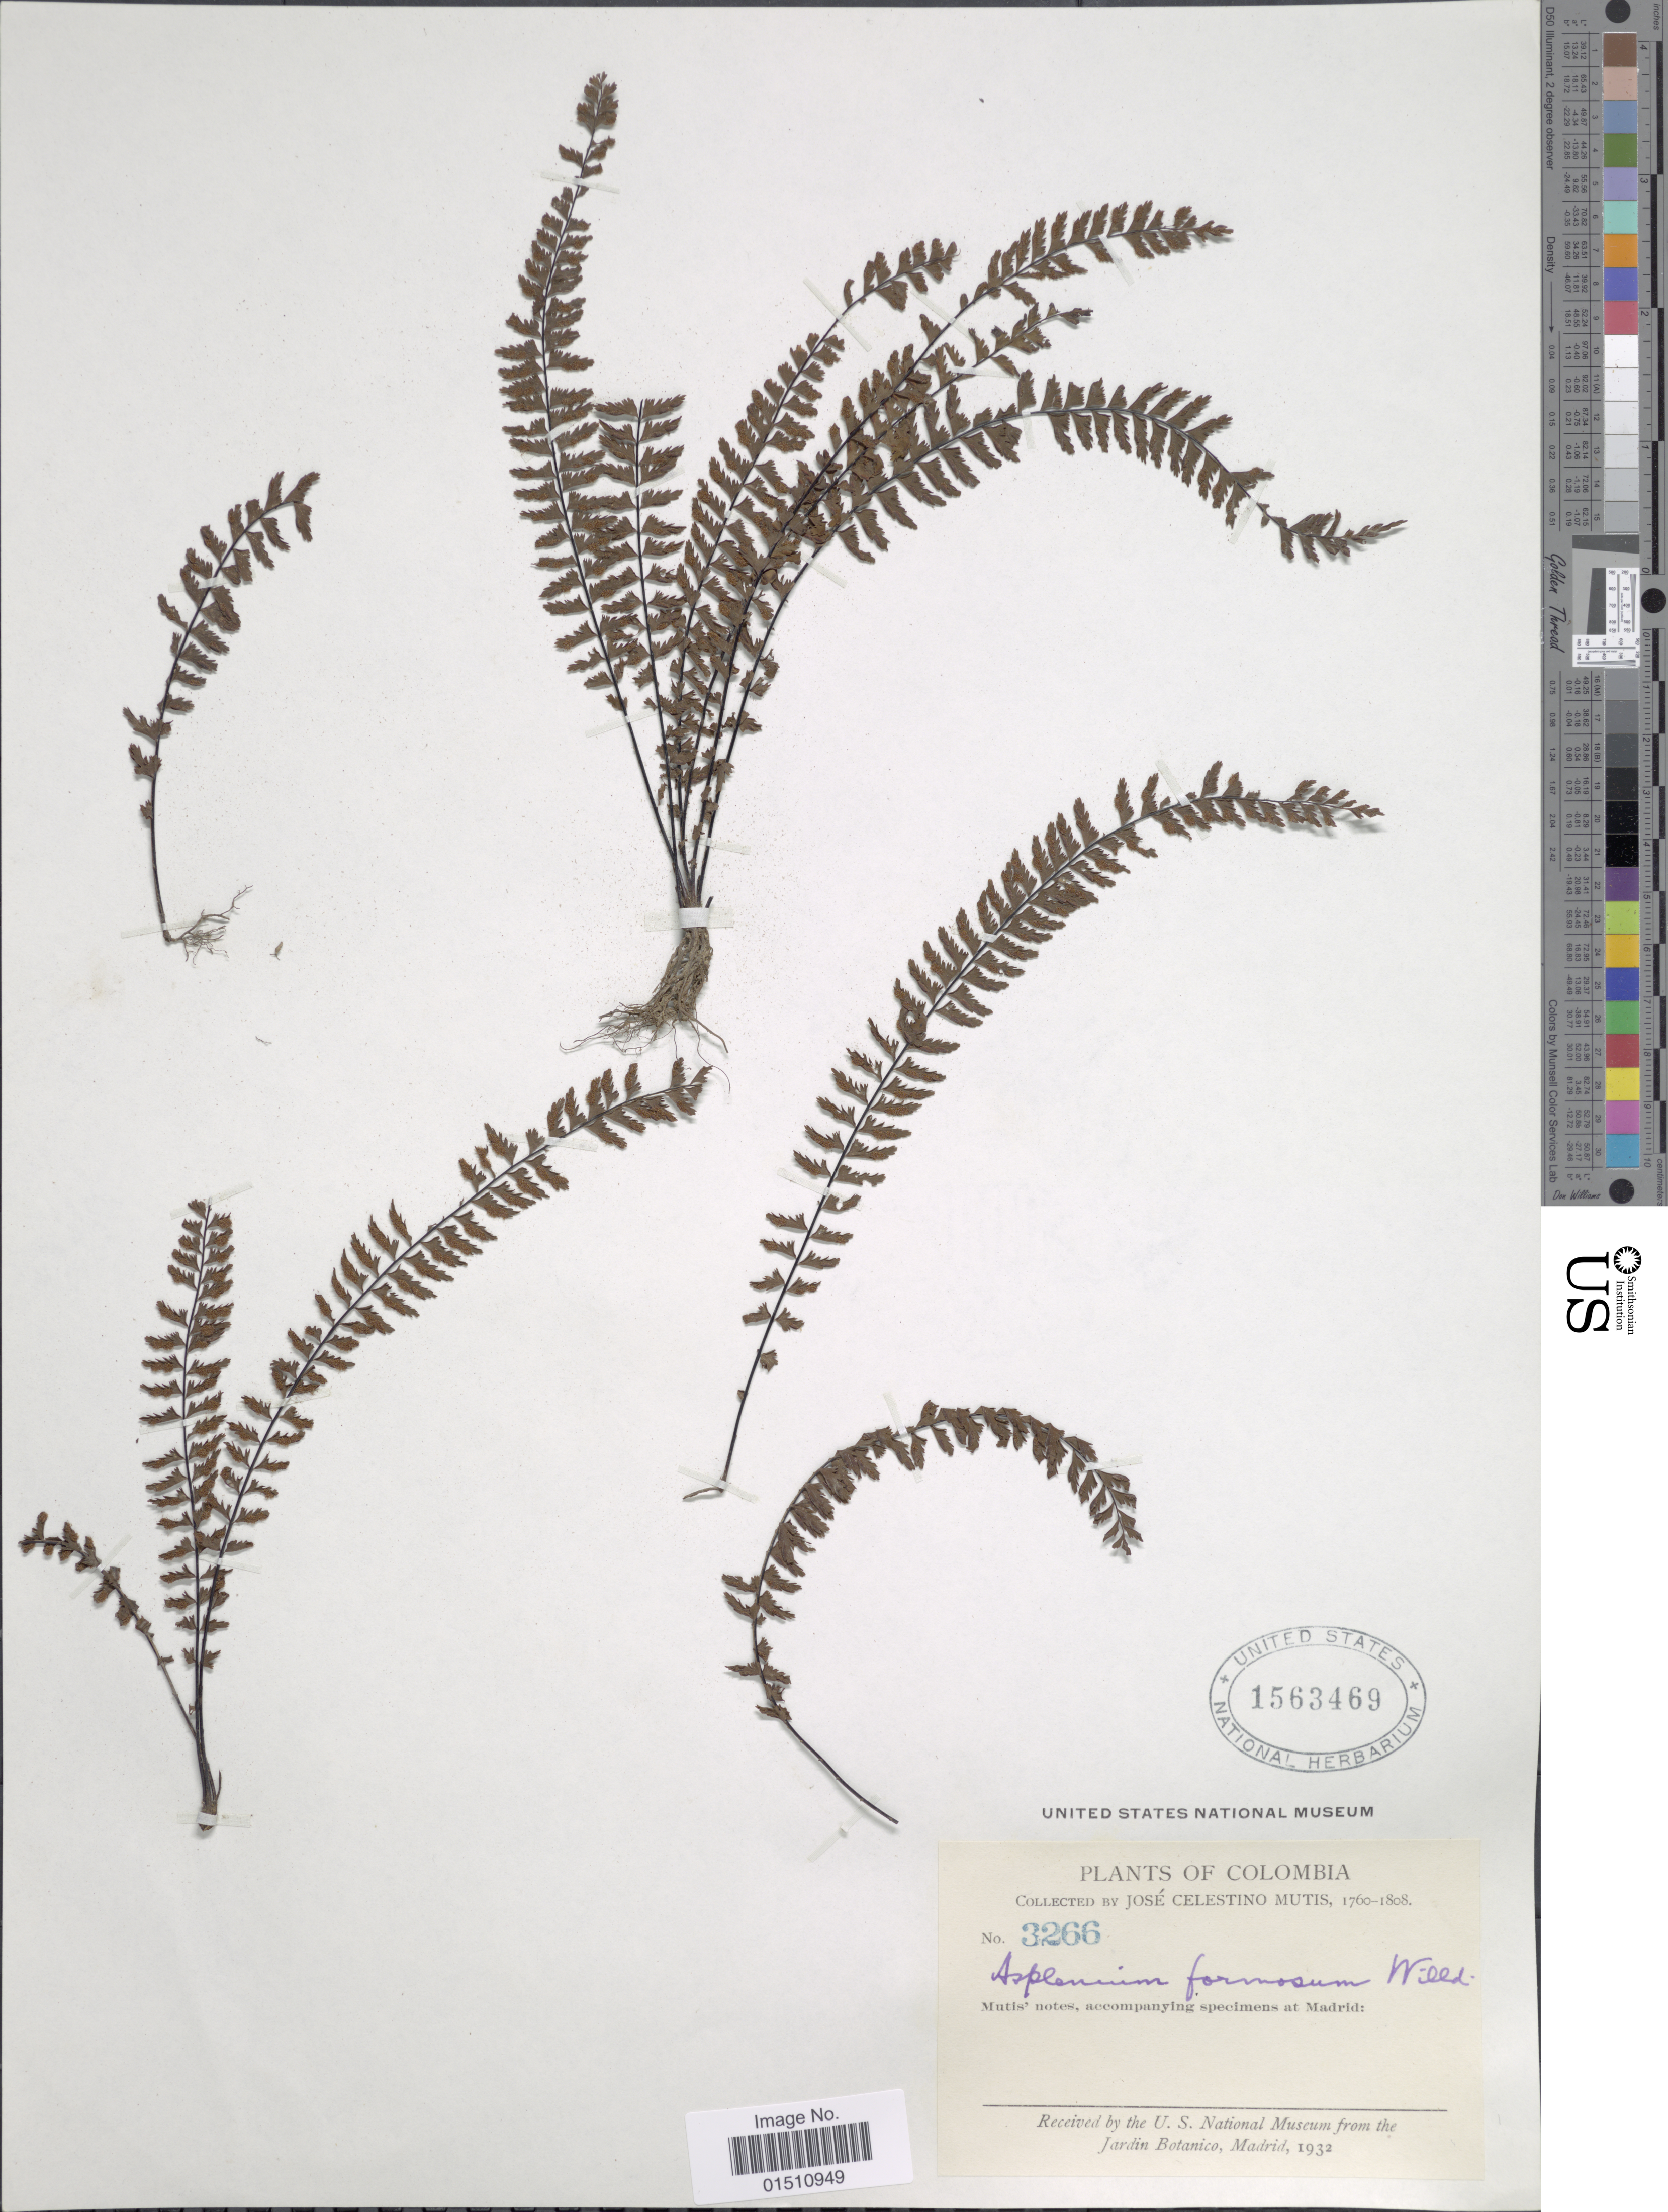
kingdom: Plantae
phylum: Tracheophyta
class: Polypodiopsida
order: Polypodiales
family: Aspleniaceae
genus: Asplenium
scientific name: Asplenium formosum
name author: Willd.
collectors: J. C. B. Mutis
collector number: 3266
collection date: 1760/1808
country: Colombia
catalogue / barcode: US 1563469